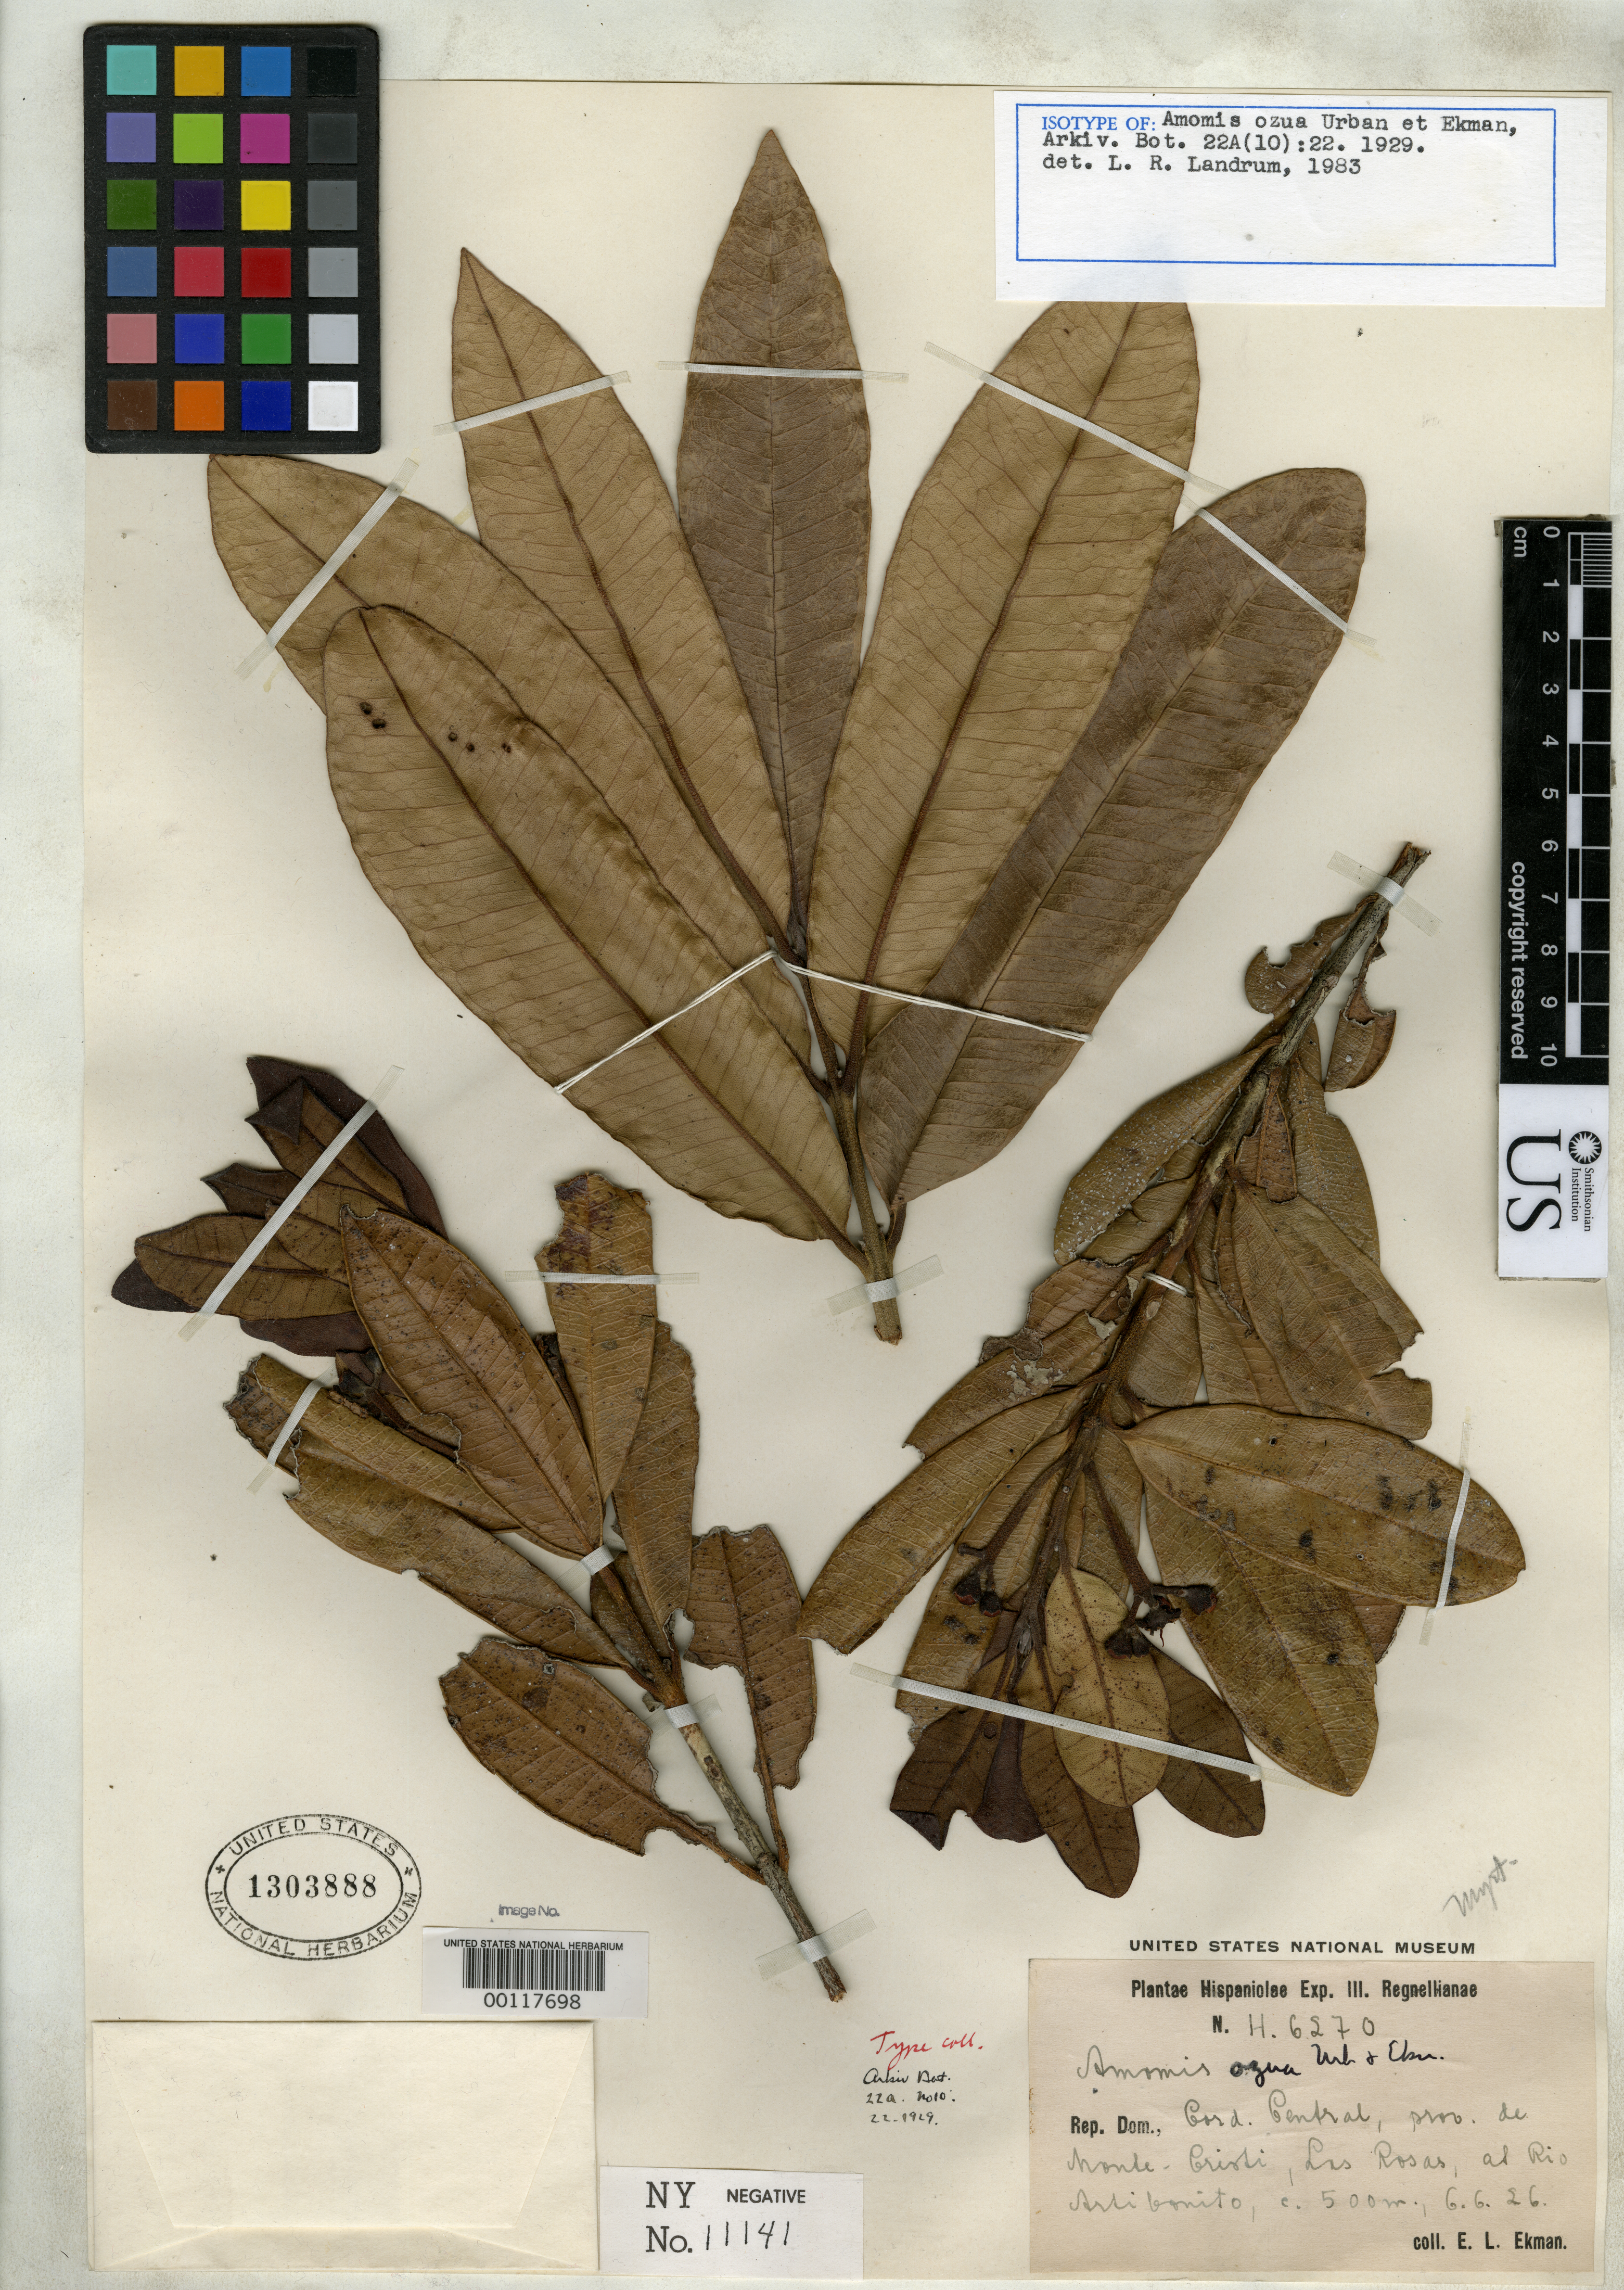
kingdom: Plantae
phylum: Tracheophyta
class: Magnoliopsida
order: Myrtales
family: Myrtaceae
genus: Amomis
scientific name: Amomis ozua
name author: Urb. & Ekman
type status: Isotype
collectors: E. L. Ekman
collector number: H 6270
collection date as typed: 06 Jun 1926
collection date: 1926-06-06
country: Dominican Republic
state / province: Monte Cristi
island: Hispaniola Island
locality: Cordillera Central, las Rosas, Rio Artibonito.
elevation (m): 500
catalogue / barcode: US 1303888